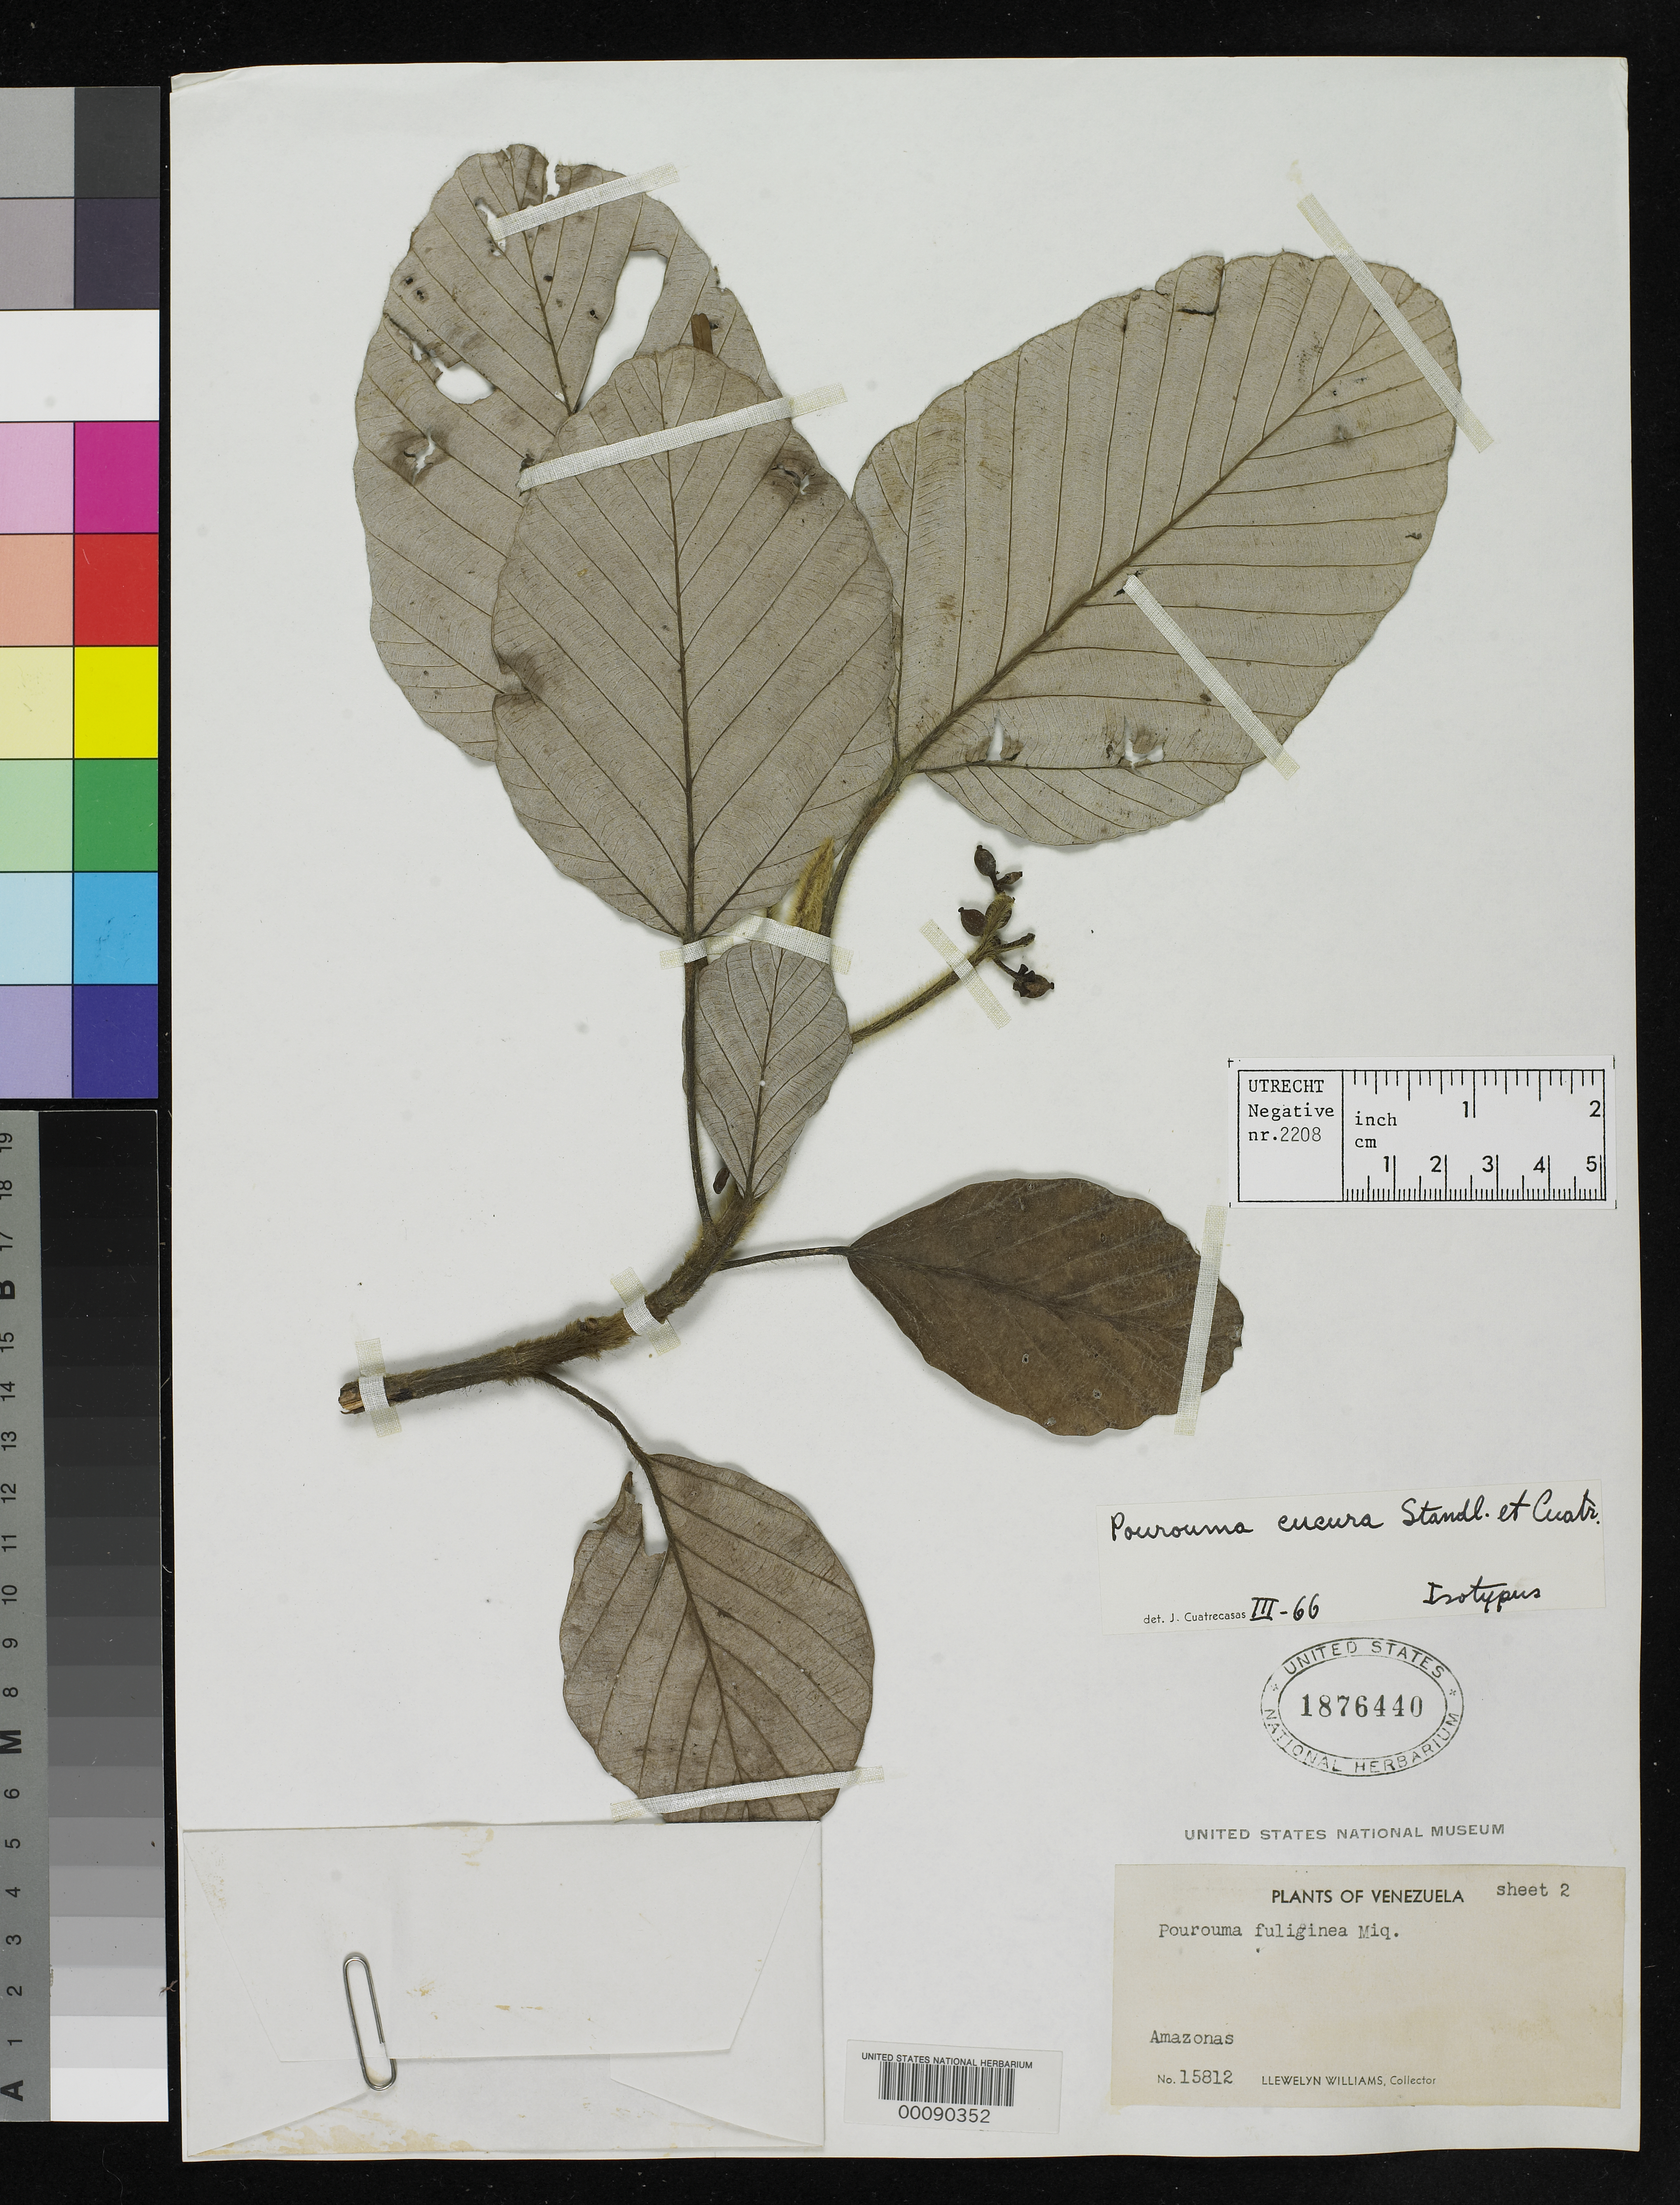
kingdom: Plantae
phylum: Tracheophyta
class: Magnoliopsida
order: Rosales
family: Urticaceae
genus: Pourouma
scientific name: Pourouma cucura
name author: Standl. & Cuatrec.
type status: Isotype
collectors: Ll. Williams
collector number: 15812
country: Venezuela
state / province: Amazonas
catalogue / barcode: US 1876440